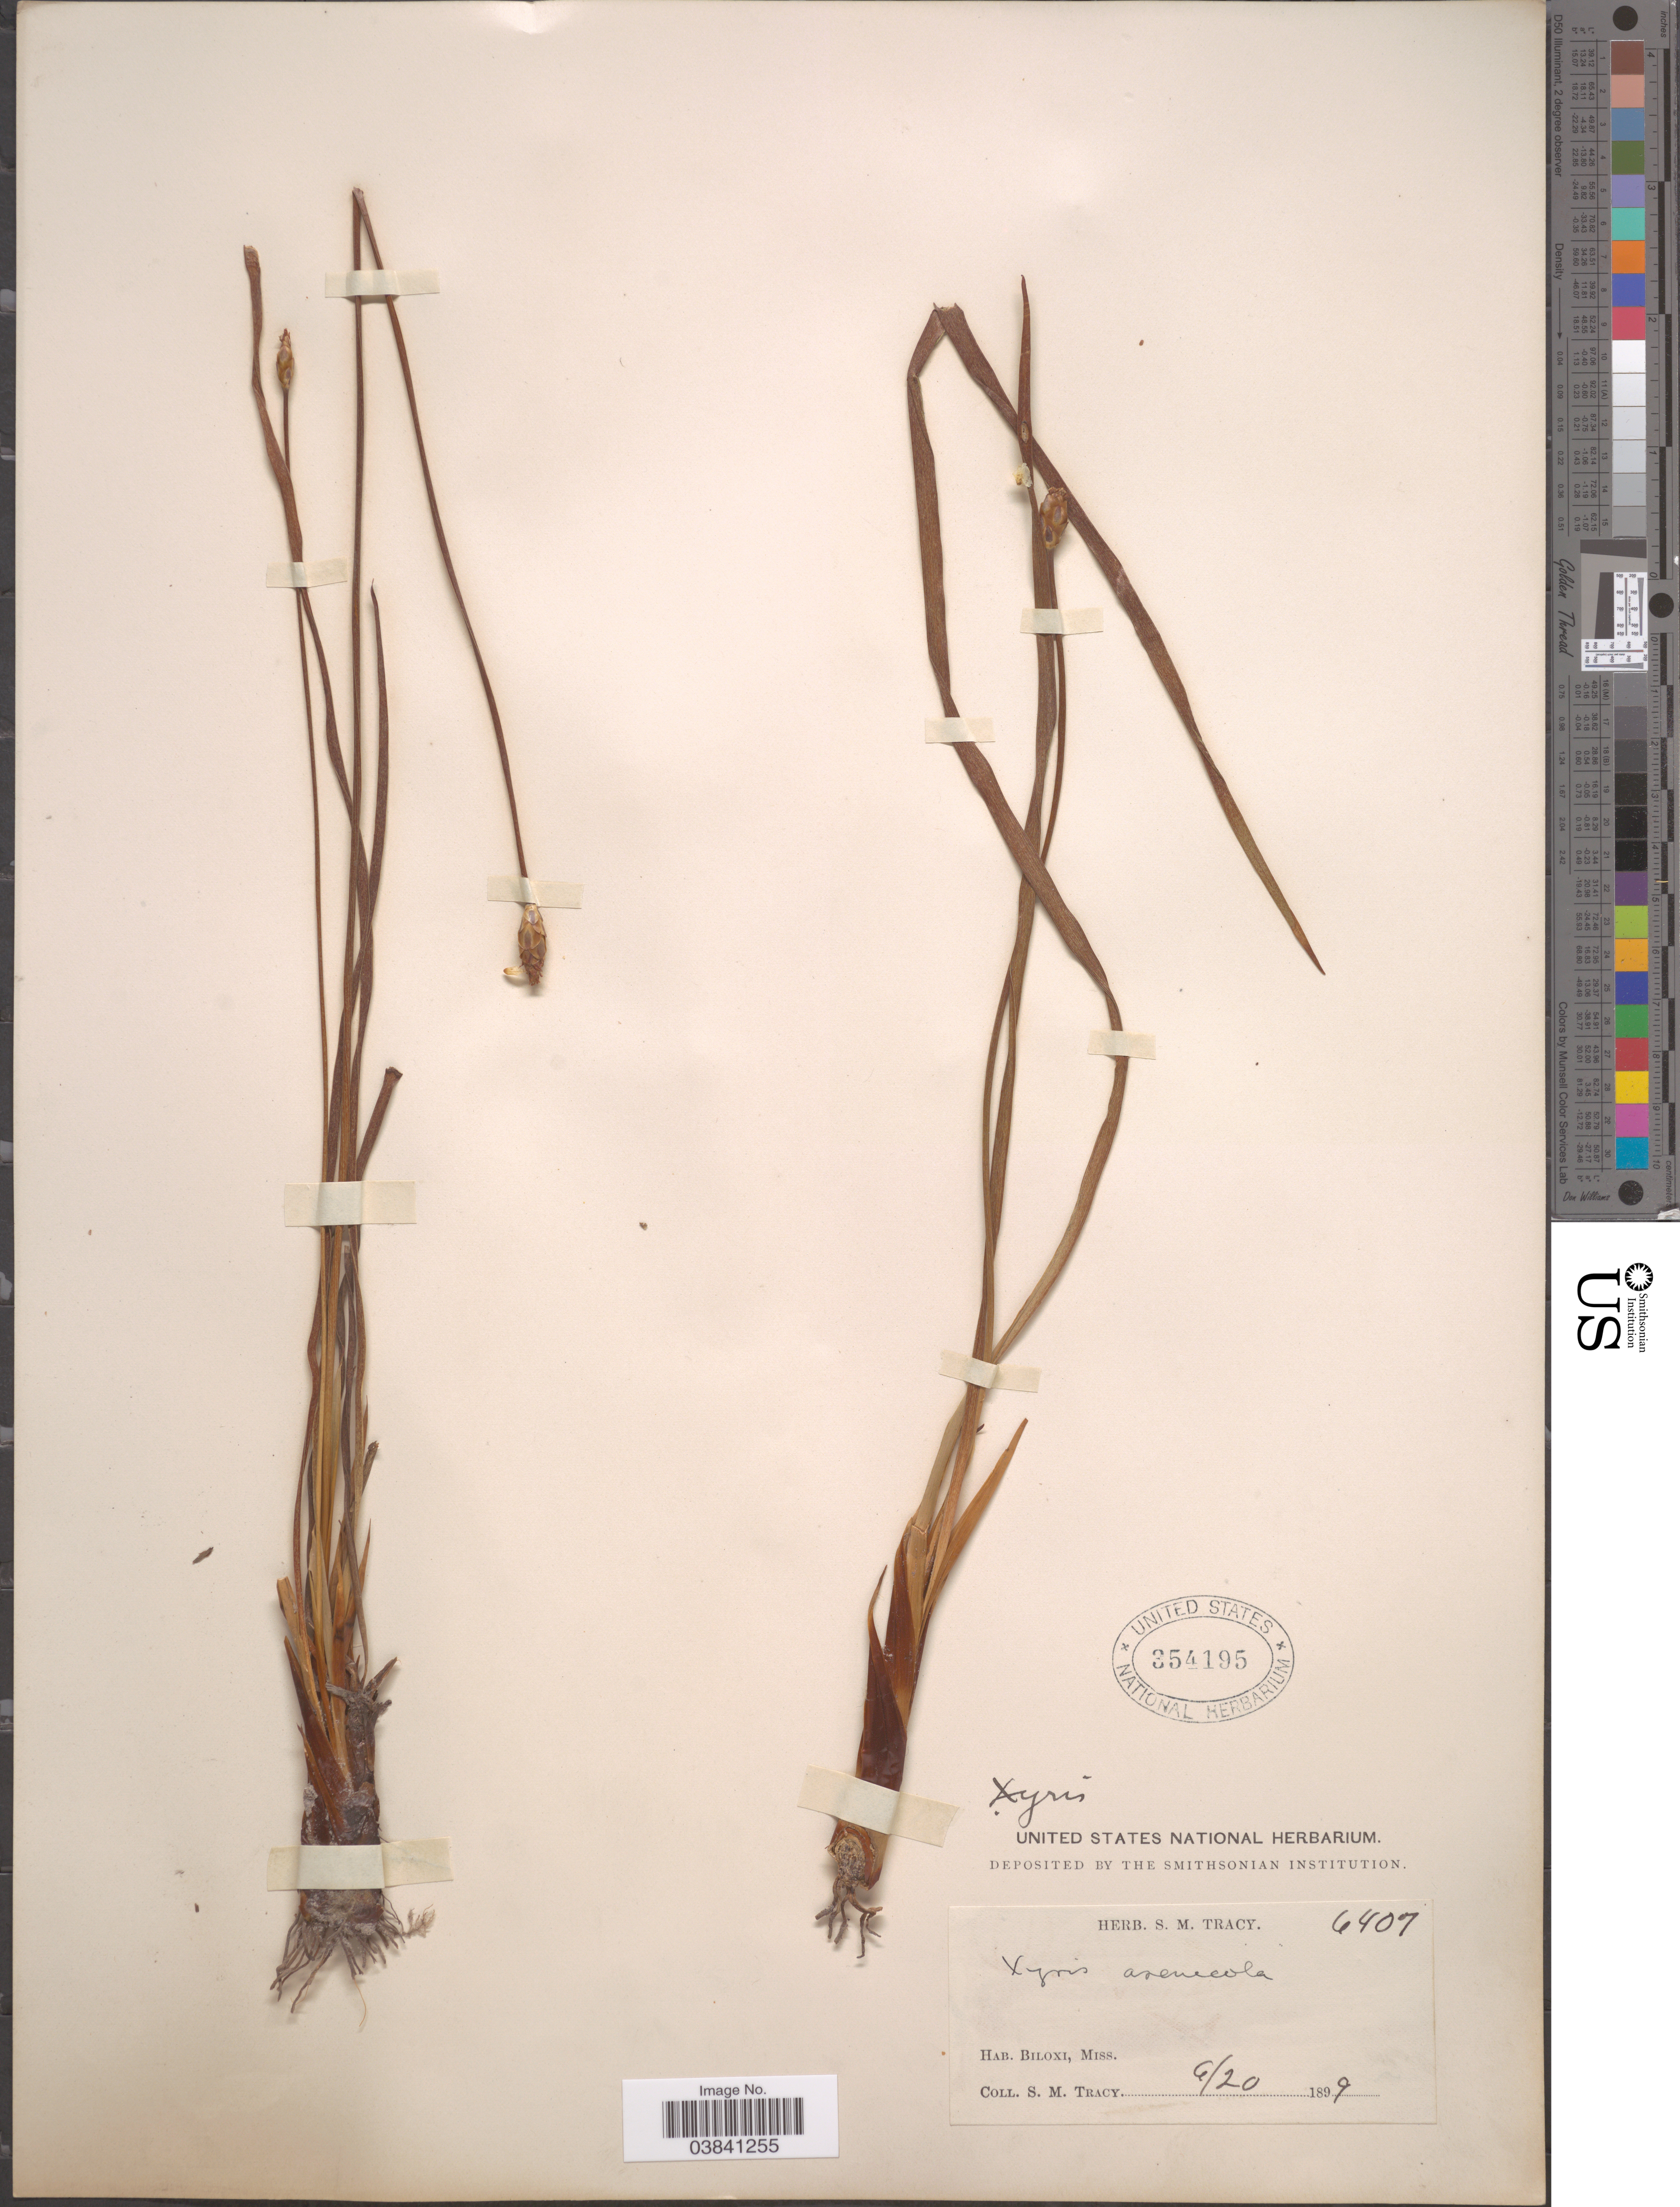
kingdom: Plantae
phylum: Tracheophyta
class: Liliopsida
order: Poales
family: Xyridaceae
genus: Xyris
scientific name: Xyris caroliniana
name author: Walter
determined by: Strong, Mark T., (BOT), Smithsonian Institution - National Museum of Natural History (UNITED STATES)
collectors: S. M. Tracy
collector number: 6407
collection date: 1899-06-20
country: United States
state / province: Mississippi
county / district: Harrison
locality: Biloxi.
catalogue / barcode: US 354195